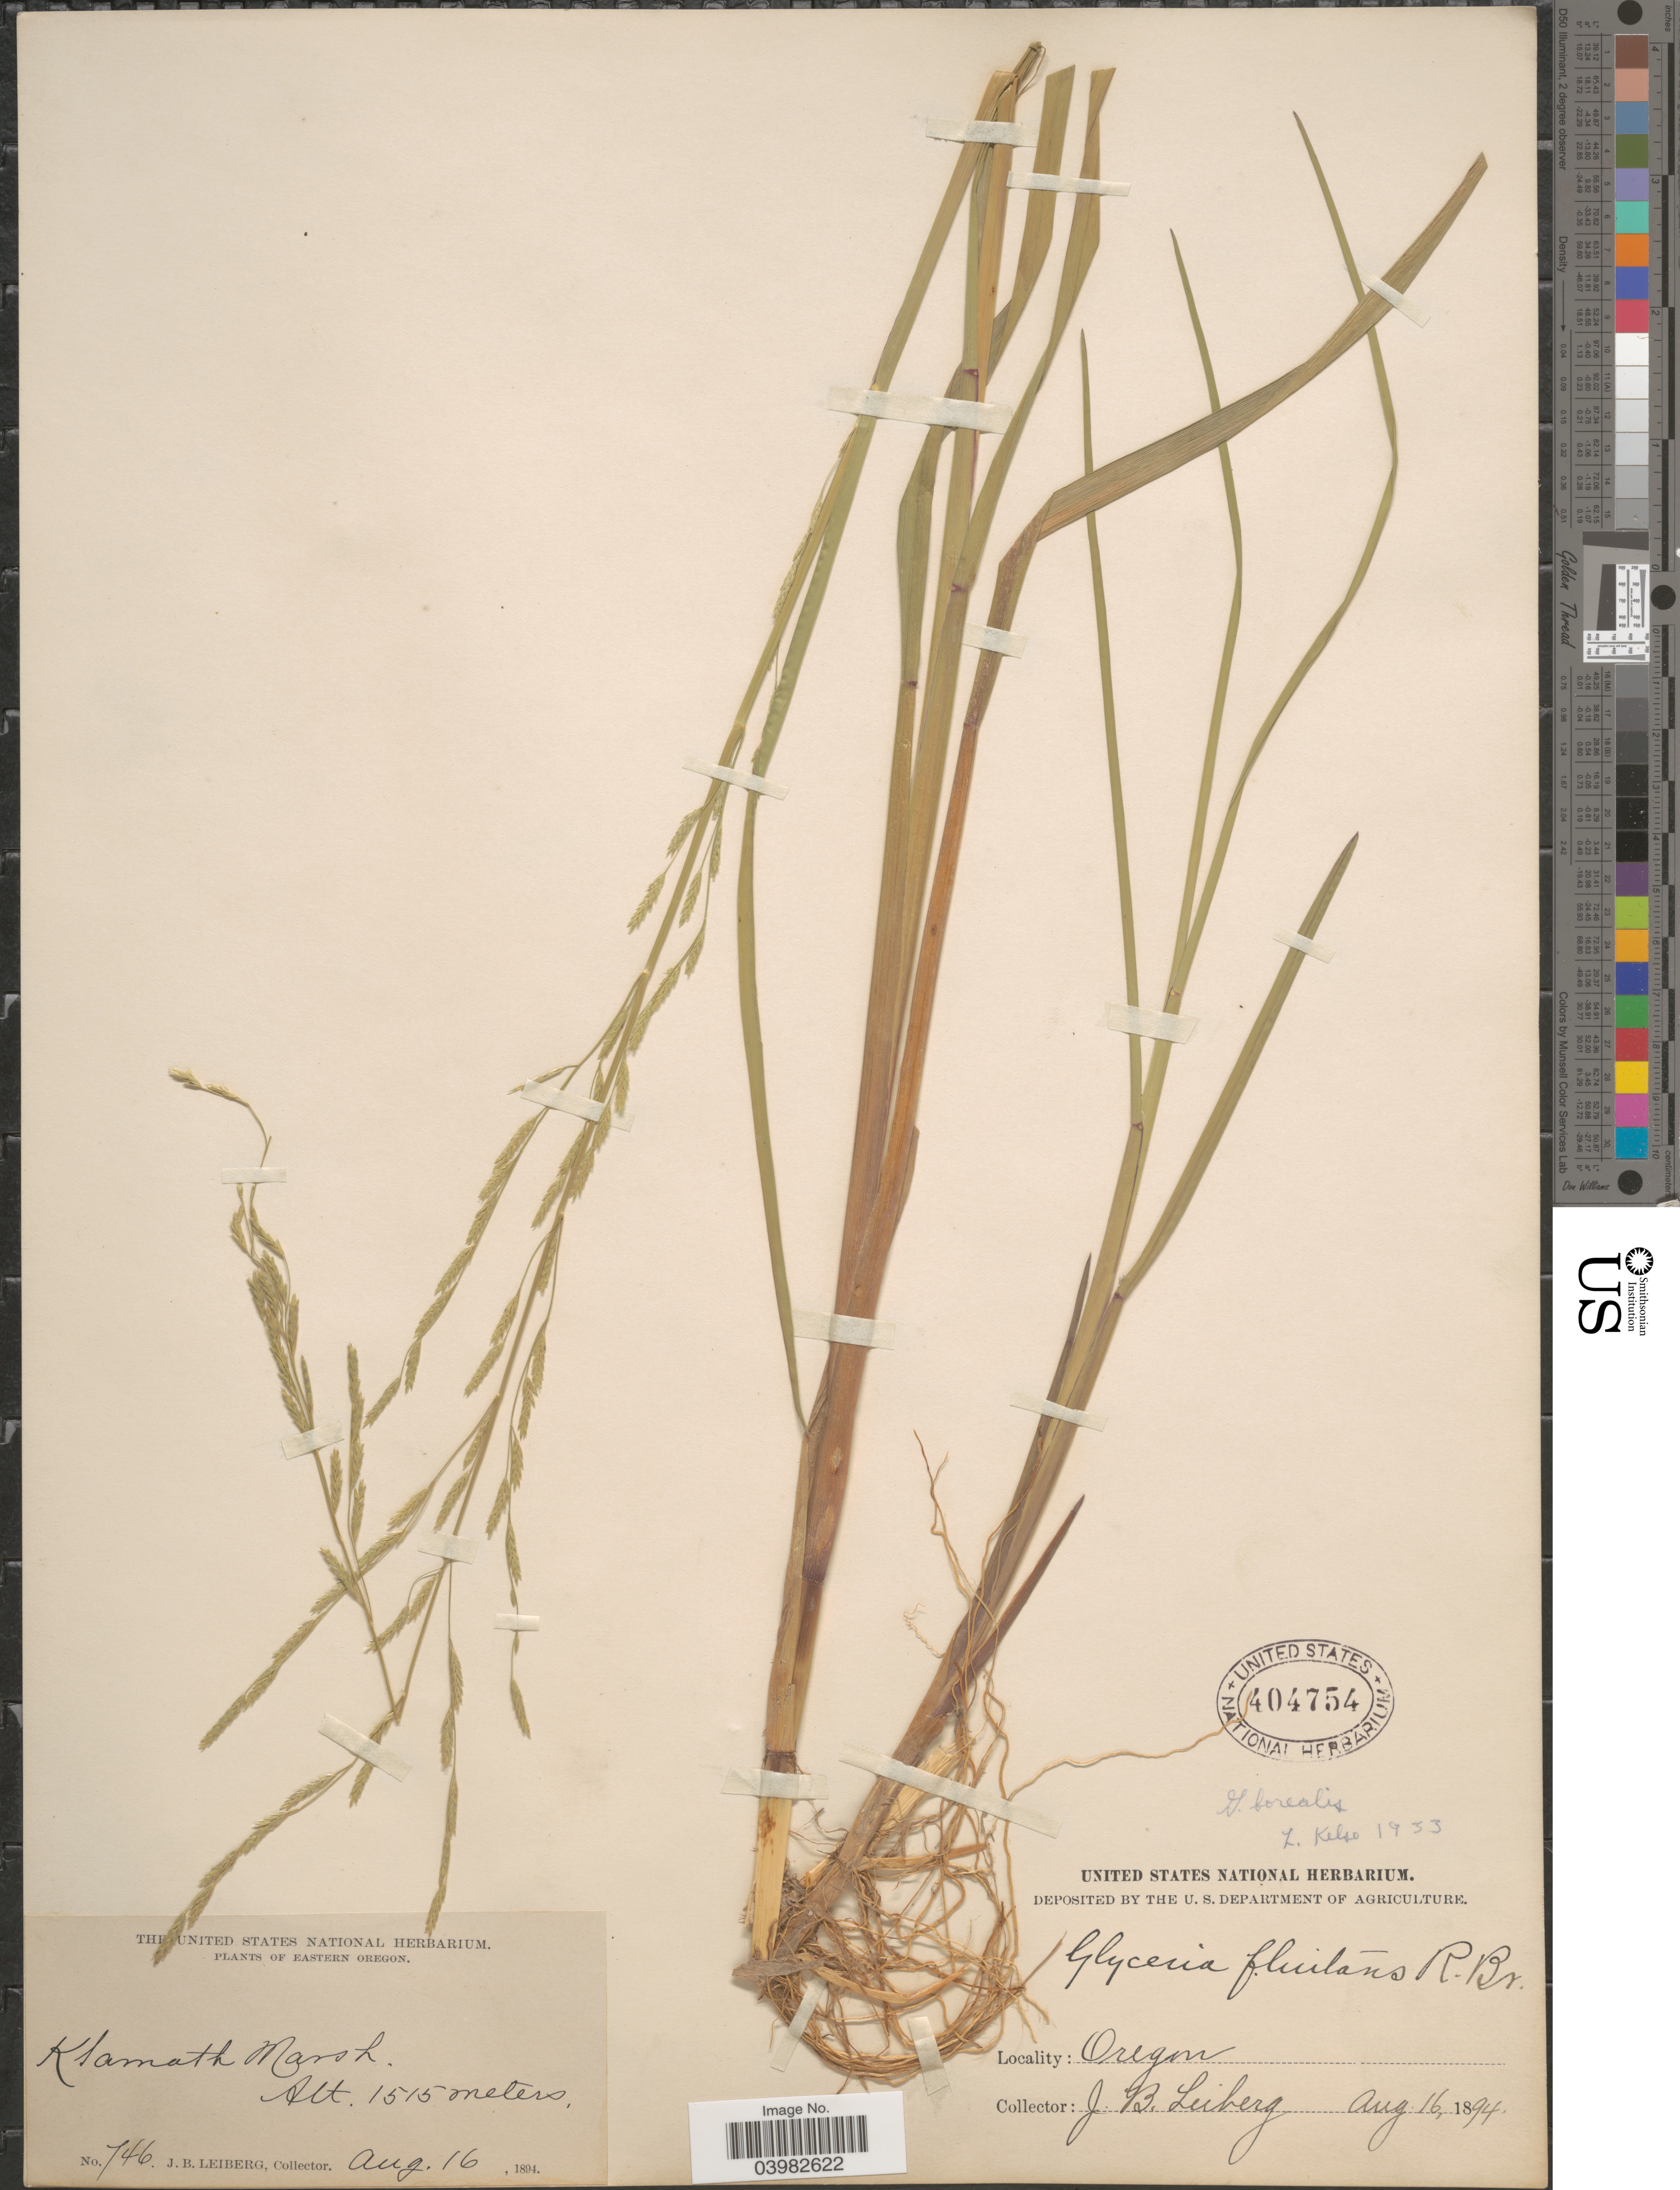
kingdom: Plantae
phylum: Tracheophyta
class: Liliopsida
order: Poales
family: Poaceae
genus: Glyceria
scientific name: Glyceria borealis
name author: (Nash) Batchelder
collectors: J. B. Leiberg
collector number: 746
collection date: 1894-08-16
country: United States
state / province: Oregon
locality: Eastern Oregon. Klamath Marsh.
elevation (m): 1515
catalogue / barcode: US 404754